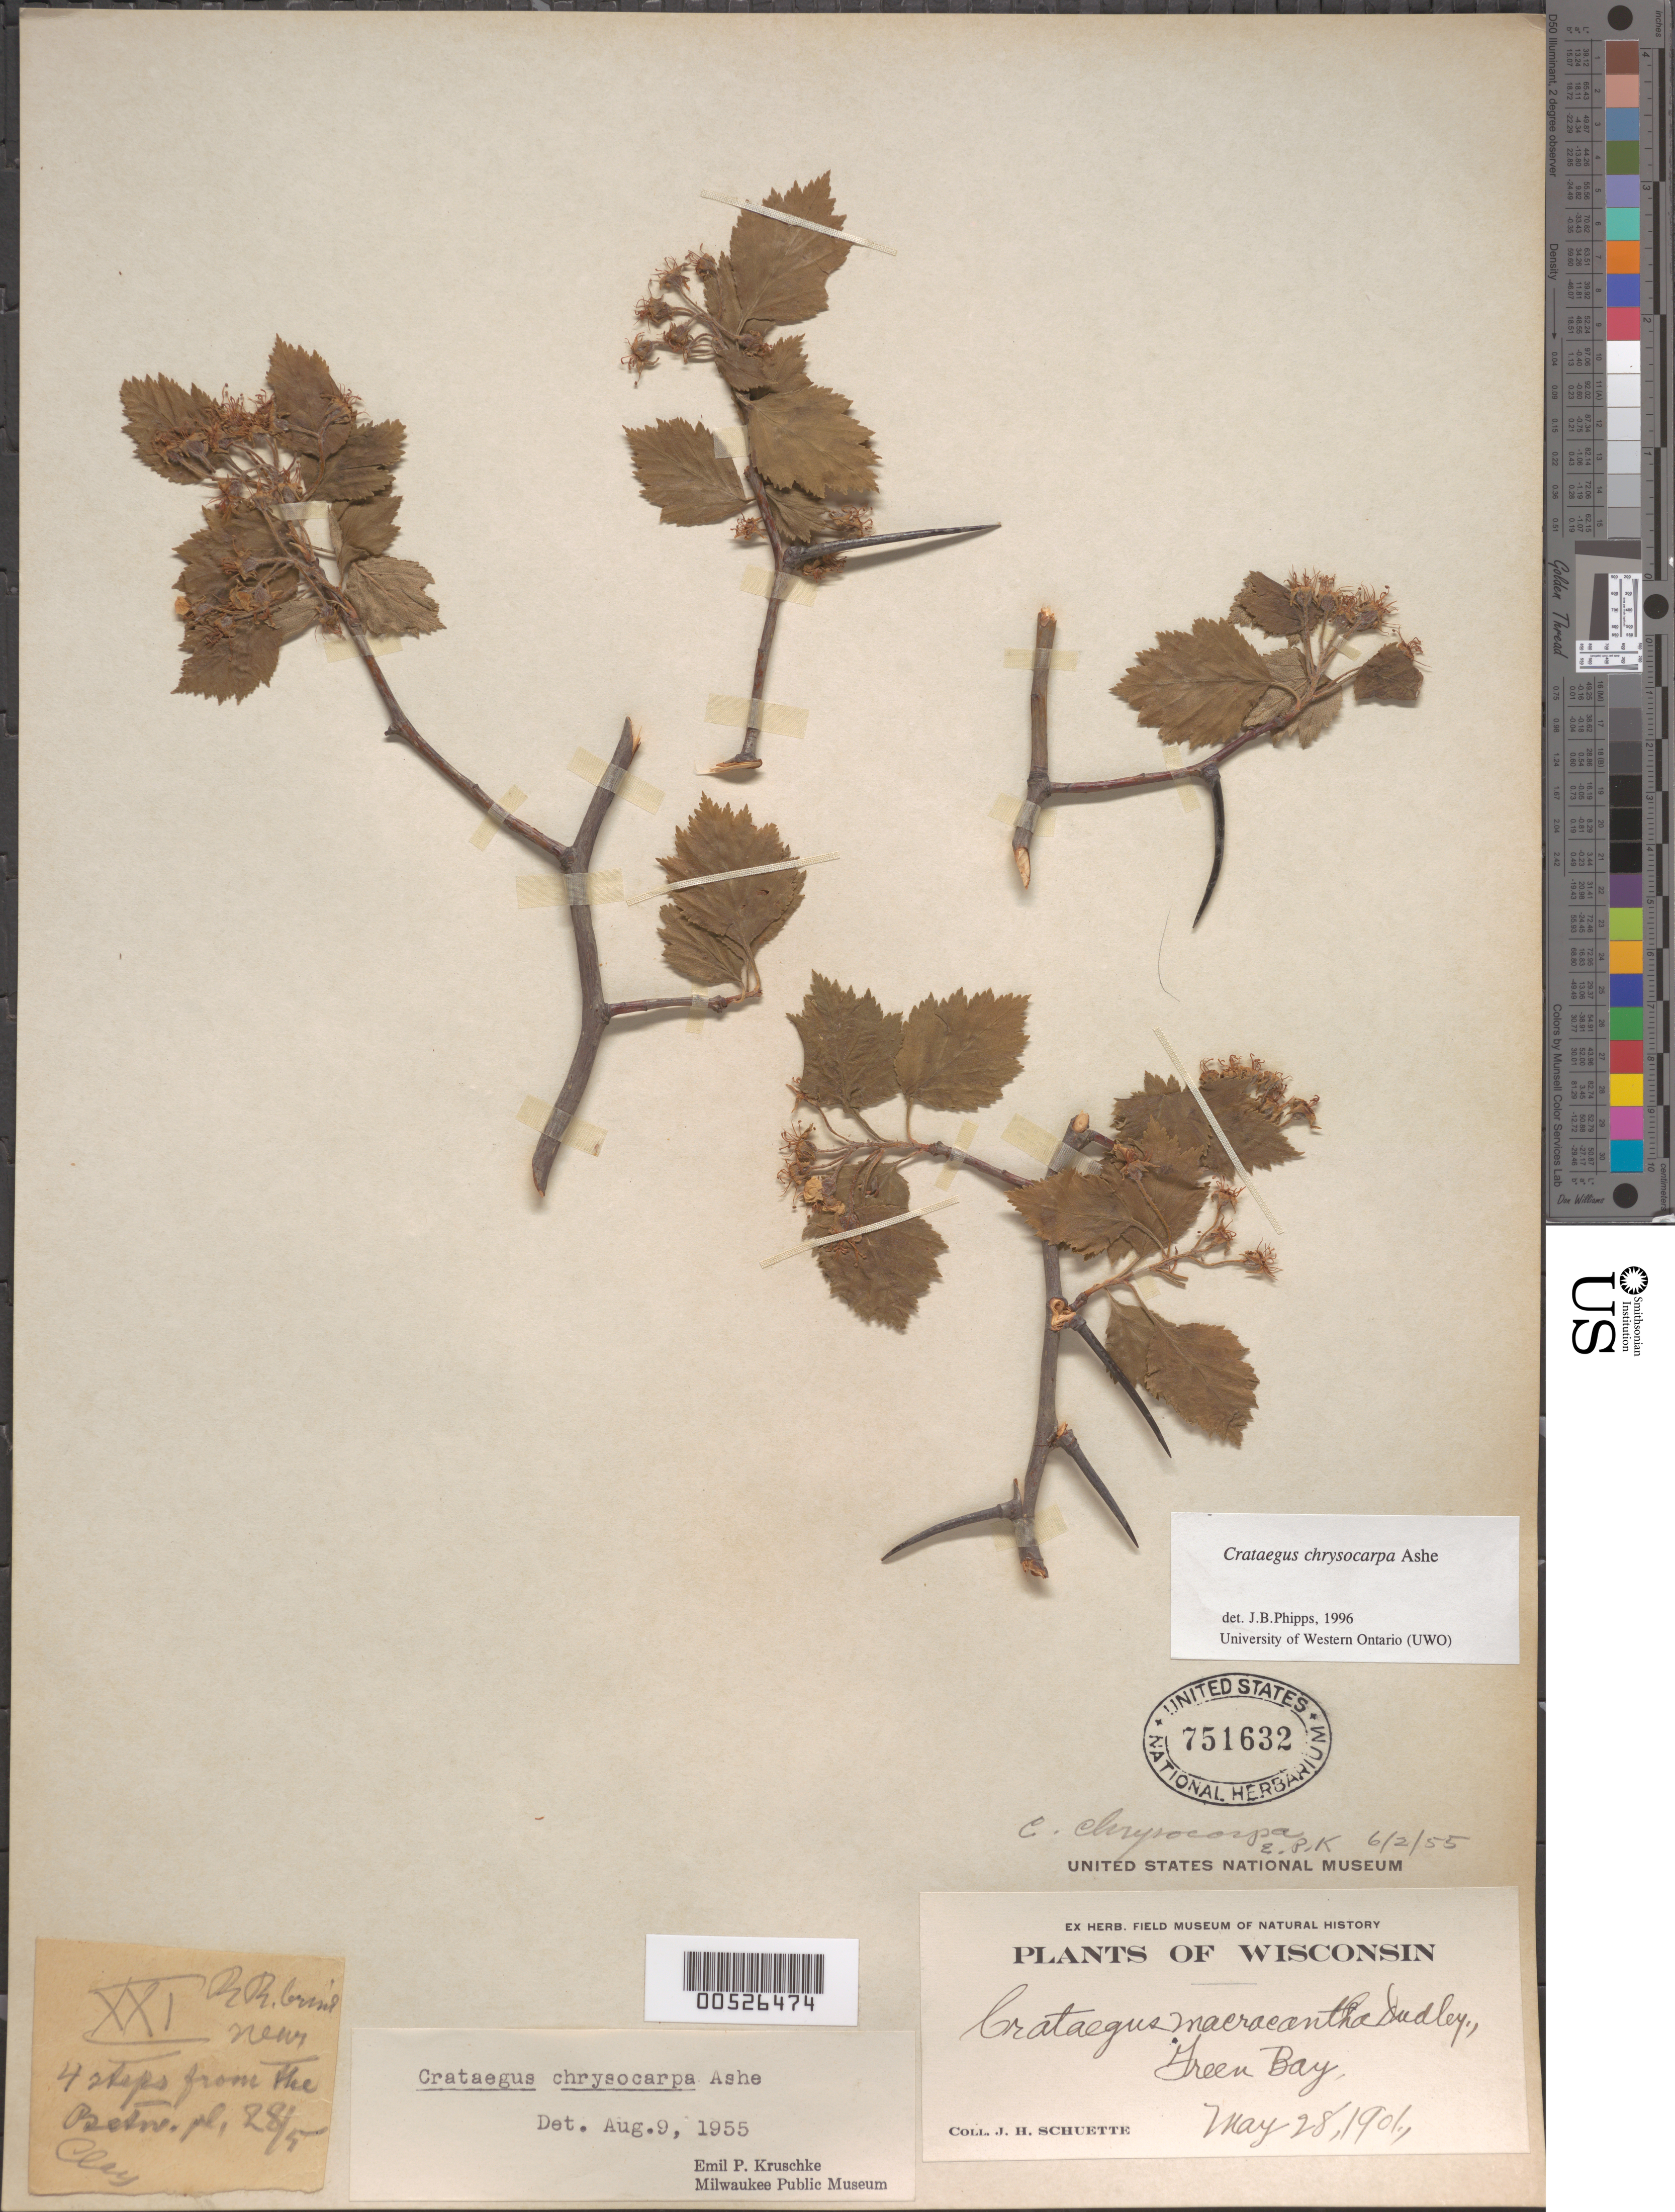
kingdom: Plantae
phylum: Tracheophyta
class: Magnoliopsida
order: Rosales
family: Rosaceae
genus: Crataegus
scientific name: Crataegus chrysocarpa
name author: Ashe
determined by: Kruschke, Emil Paul, (MIL), Milwaukee Public Museum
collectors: J. H. Schuette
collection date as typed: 28 May 1901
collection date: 1901-05-28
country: United States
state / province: Wisconsin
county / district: Brown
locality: Green Bay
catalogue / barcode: US 751632